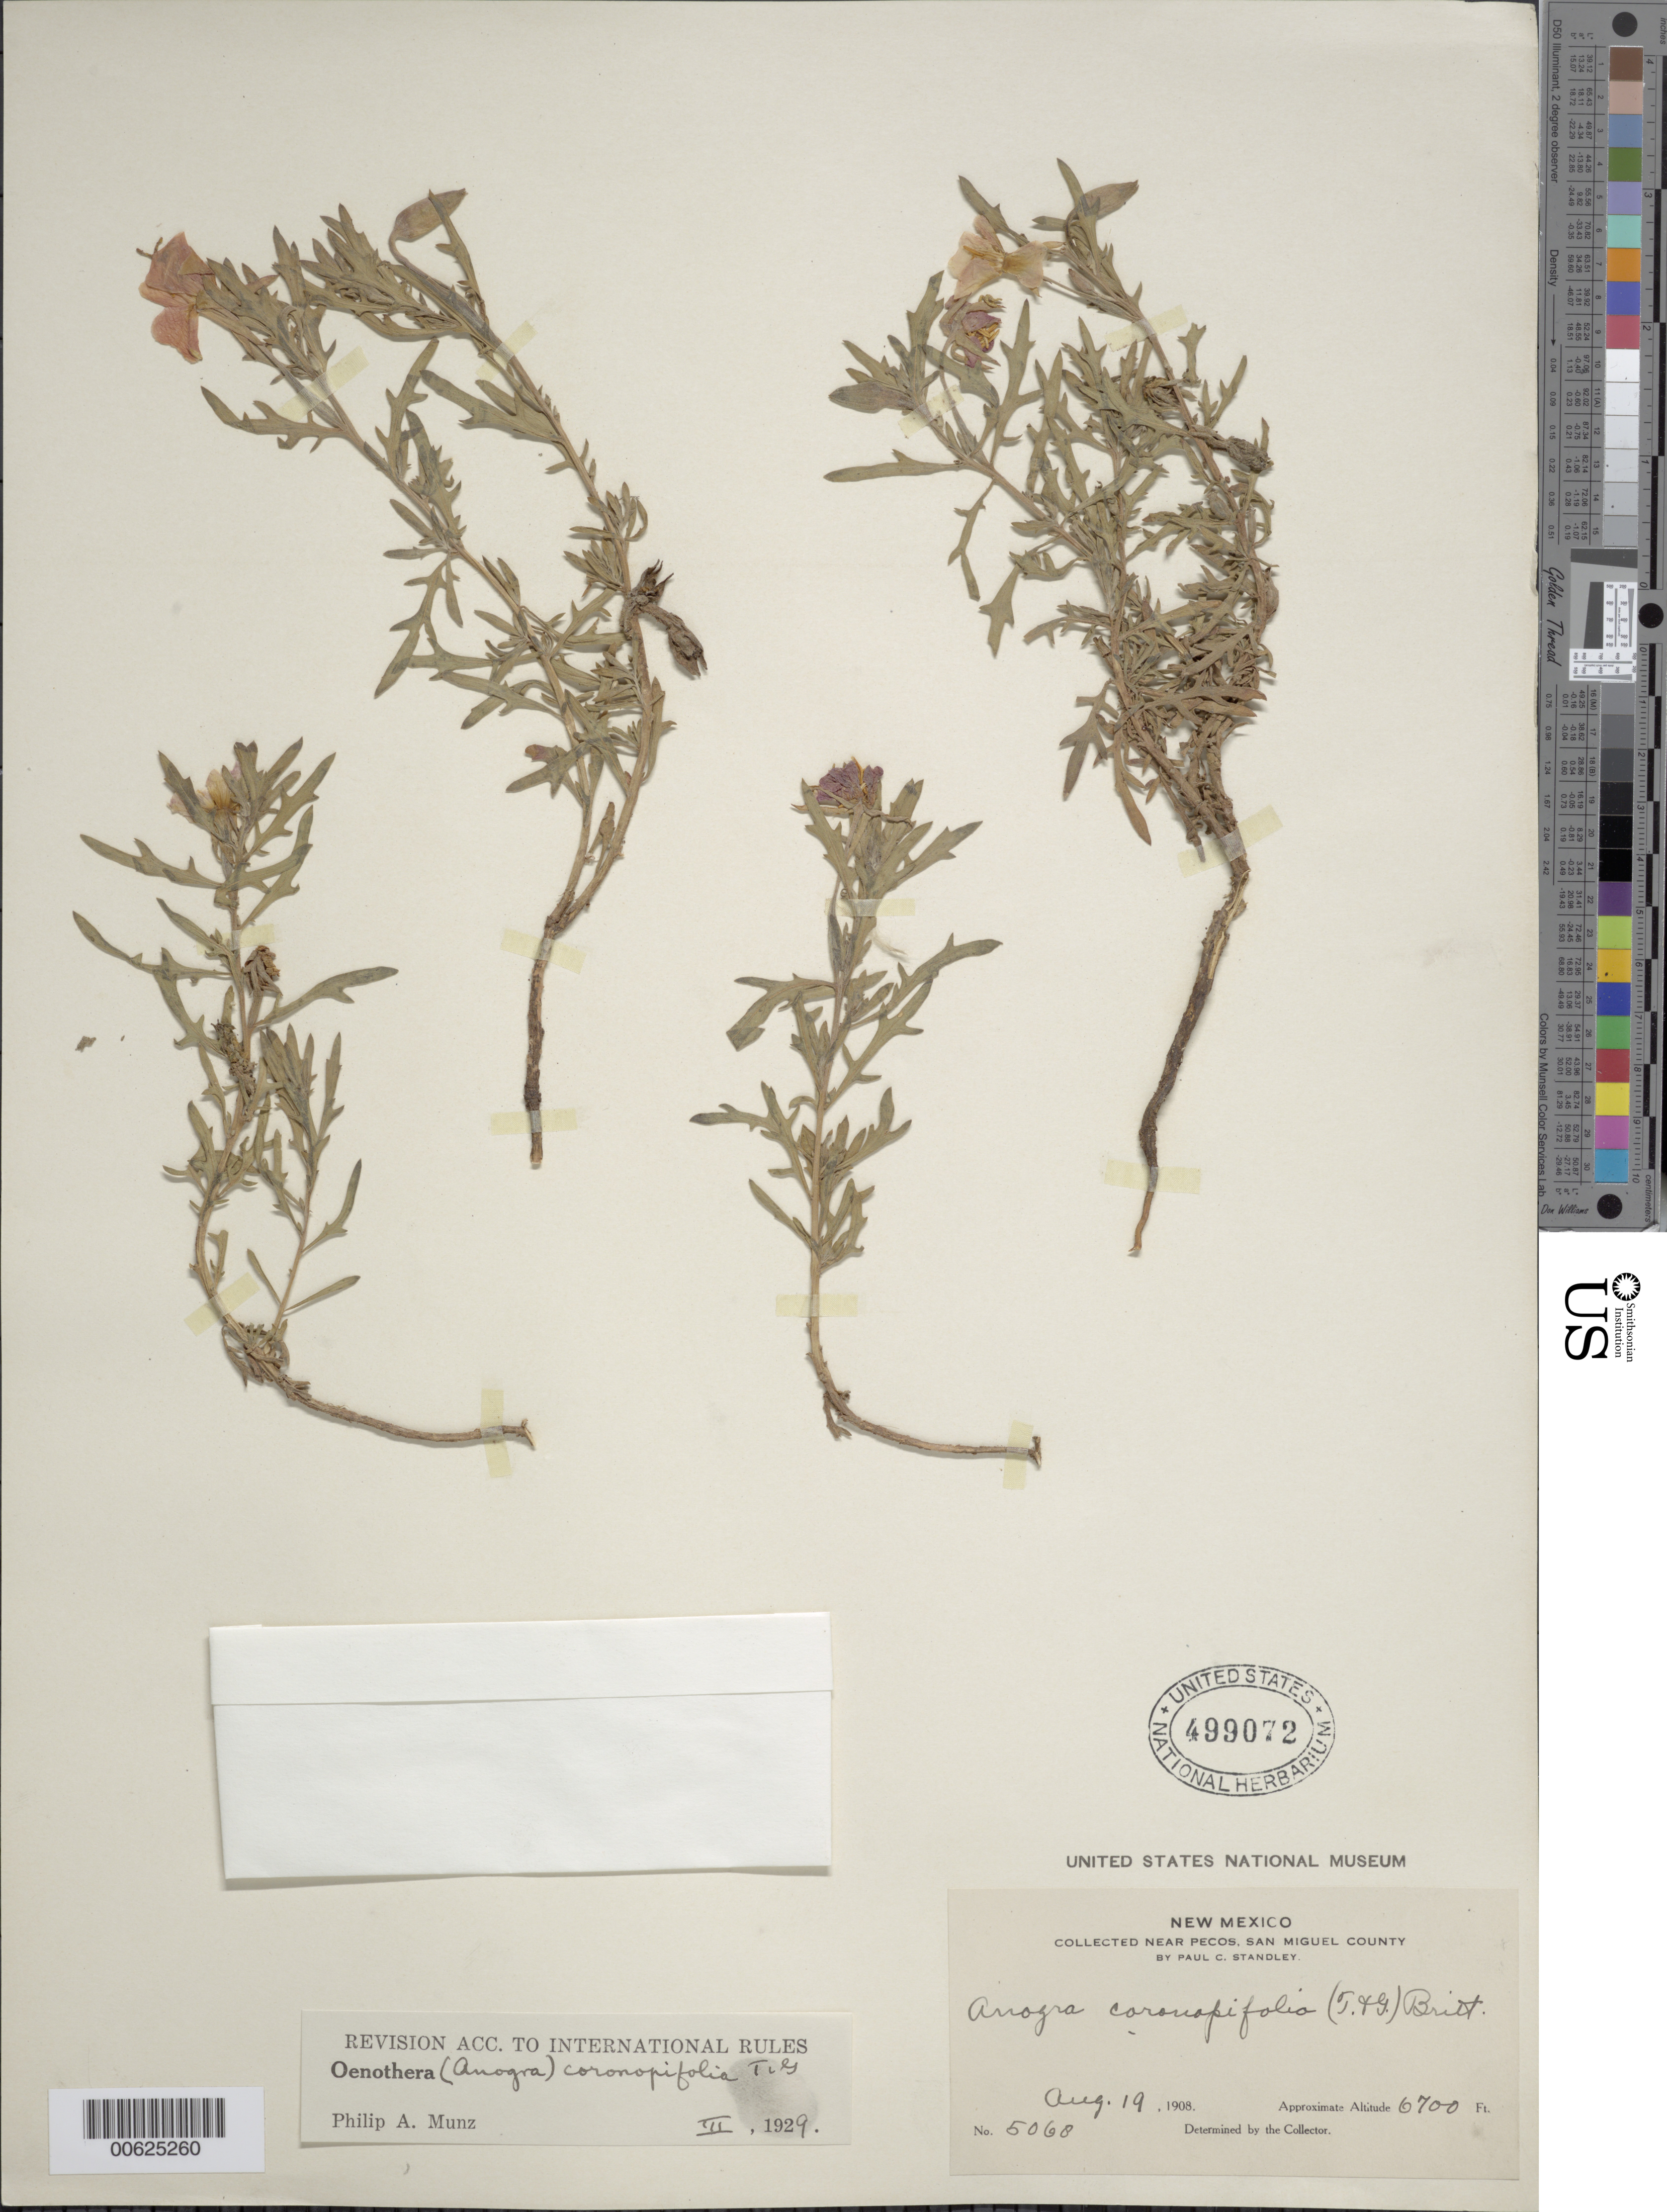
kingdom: Plantae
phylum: Tracheophyta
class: Magnoliopsida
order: Myrtales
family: Onagraceae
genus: Oenothera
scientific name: Oenothera coronopifolia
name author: Torr. & A. Gray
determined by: Munz, Philip A.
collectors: P. C. Standley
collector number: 5068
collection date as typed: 19 Aug 1908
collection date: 1908-08-19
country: United States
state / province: New Mexico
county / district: San Miguel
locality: Near Pecos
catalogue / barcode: US 499072